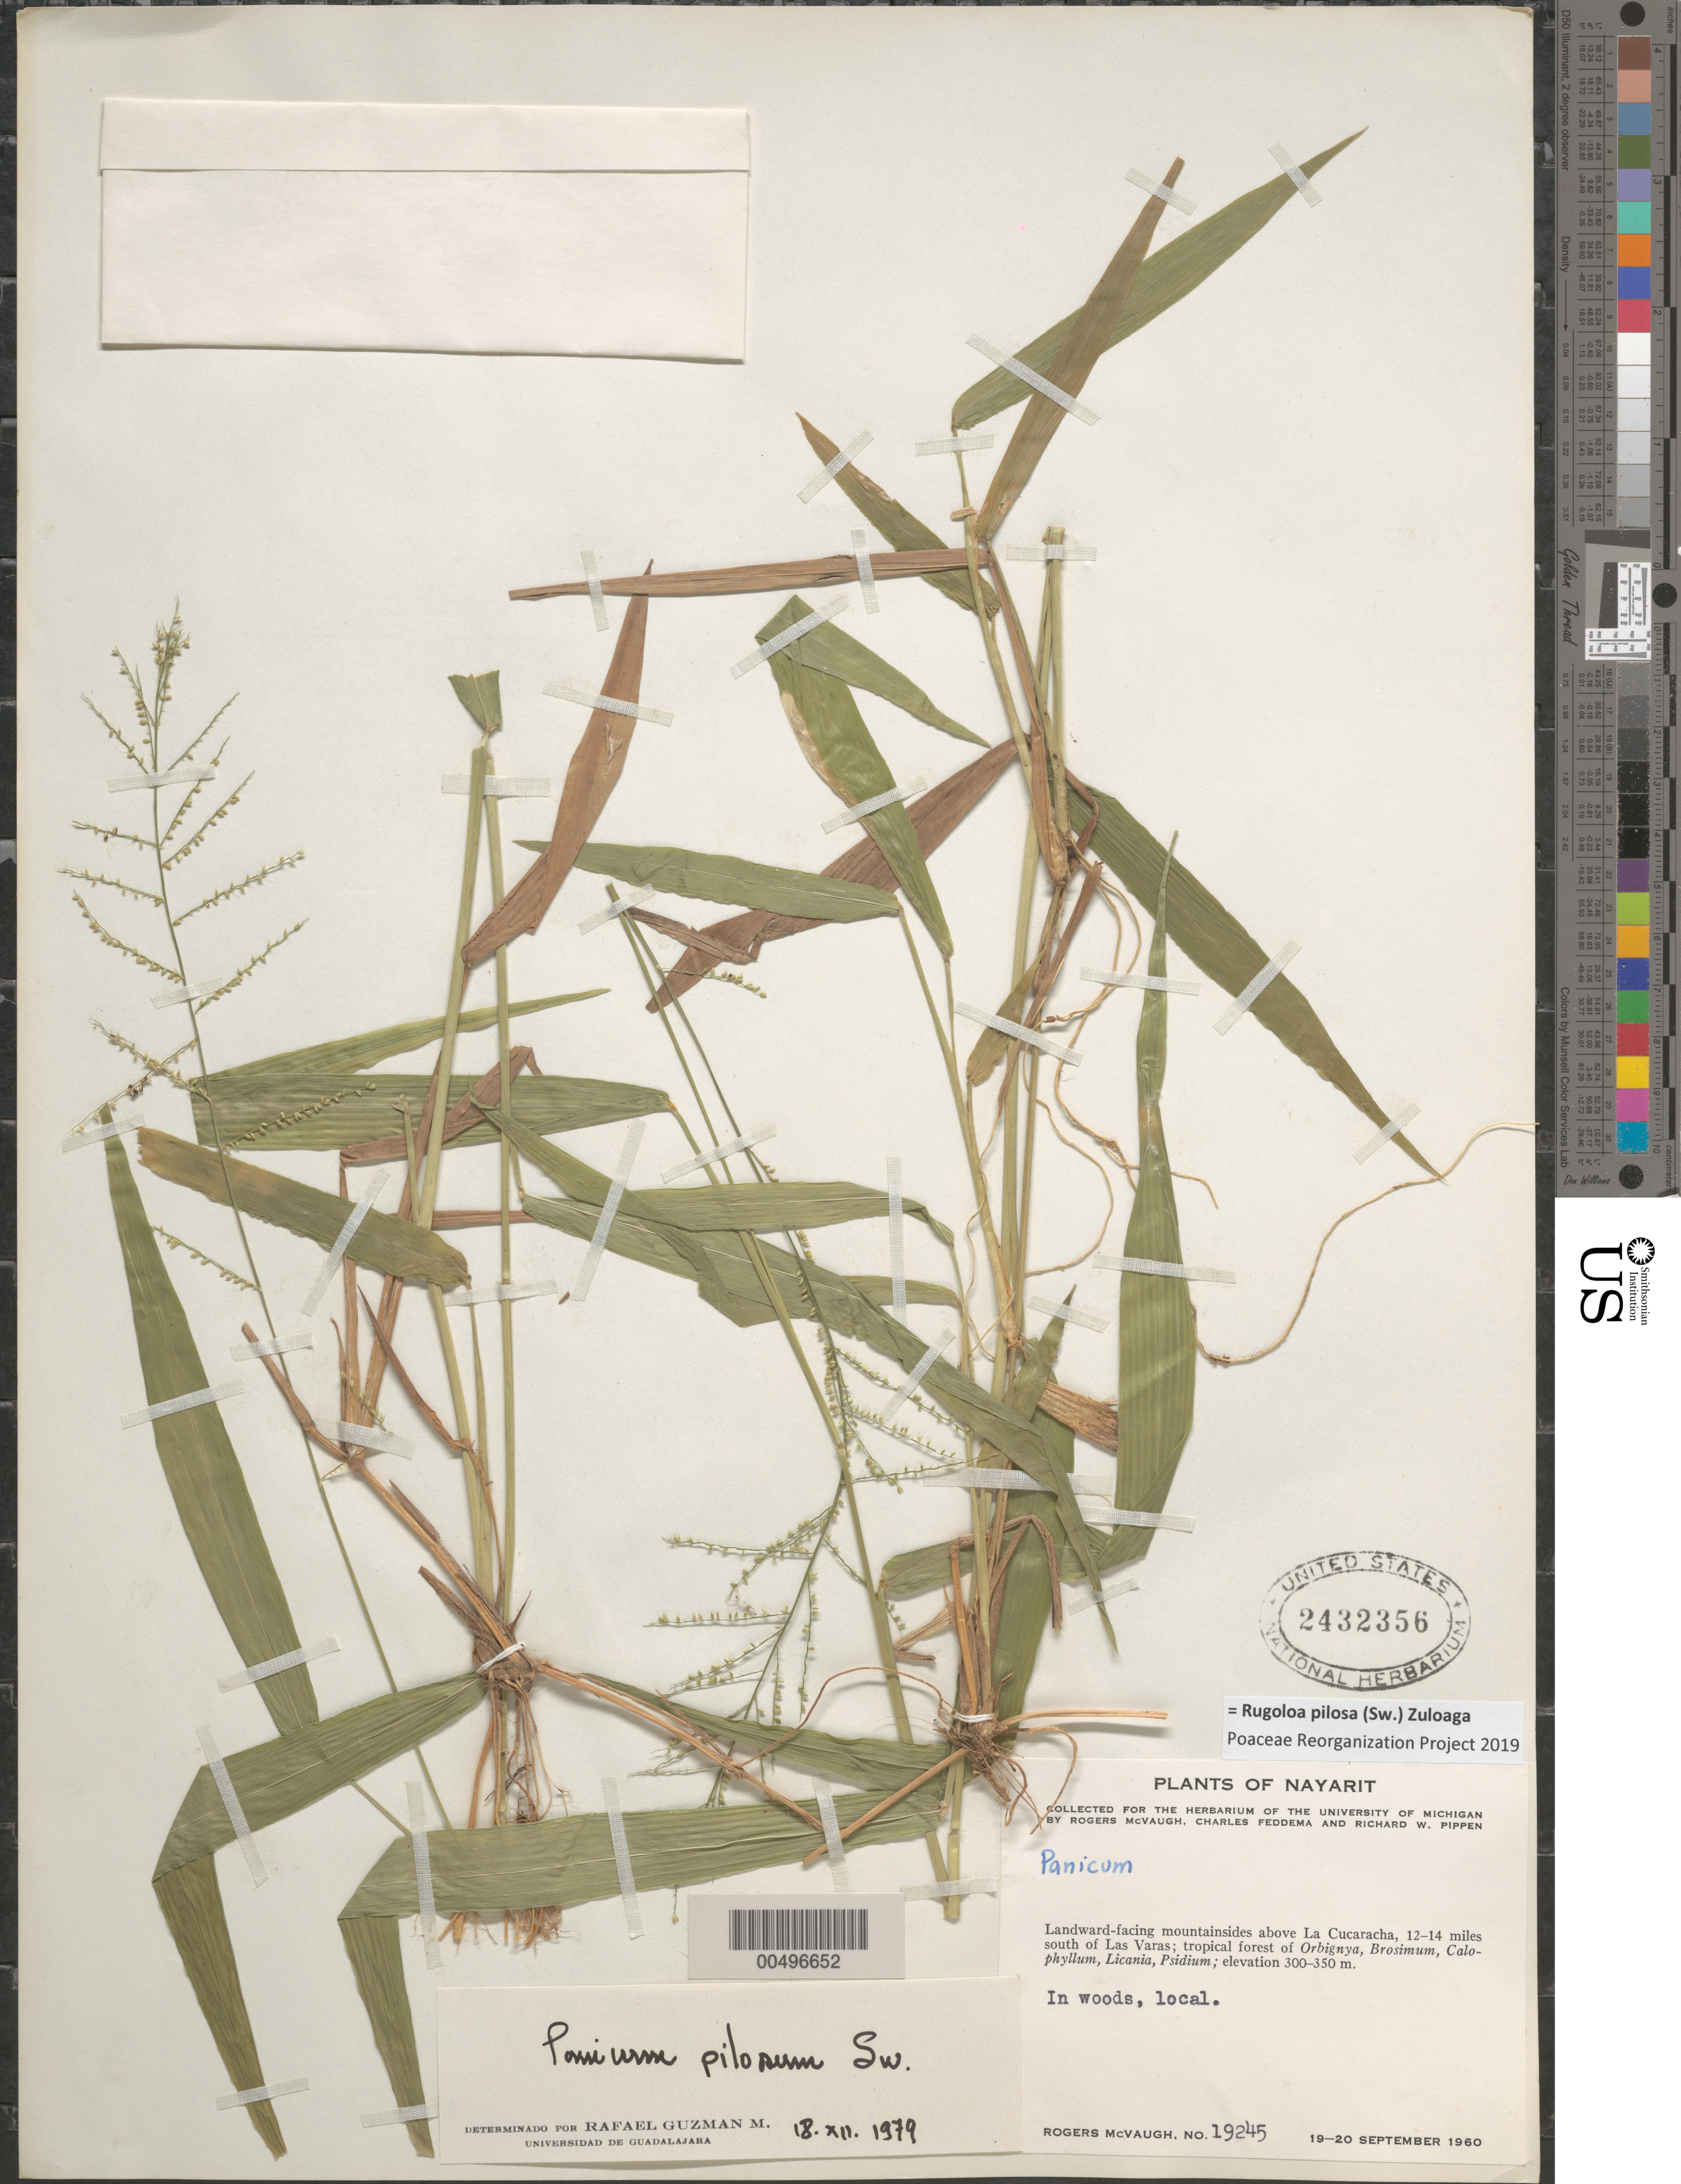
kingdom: Plantae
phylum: Tracheophyta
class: Liliopsida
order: Poales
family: Poaceae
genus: Panicum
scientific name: Panicum pilosum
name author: Sw.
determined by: Guzman-M., R.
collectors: R. McVaugh, C. Feddema & R. W. Pippen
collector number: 19245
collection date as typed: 19 Sep 1960 to 20 Sep 1960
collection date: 1960-09-19/1960-09-20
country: Mexico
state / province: Nayarit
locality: Above La Cucaracha, 12-14 mi S of Las Varas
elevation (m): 300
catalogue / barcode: US 2432356